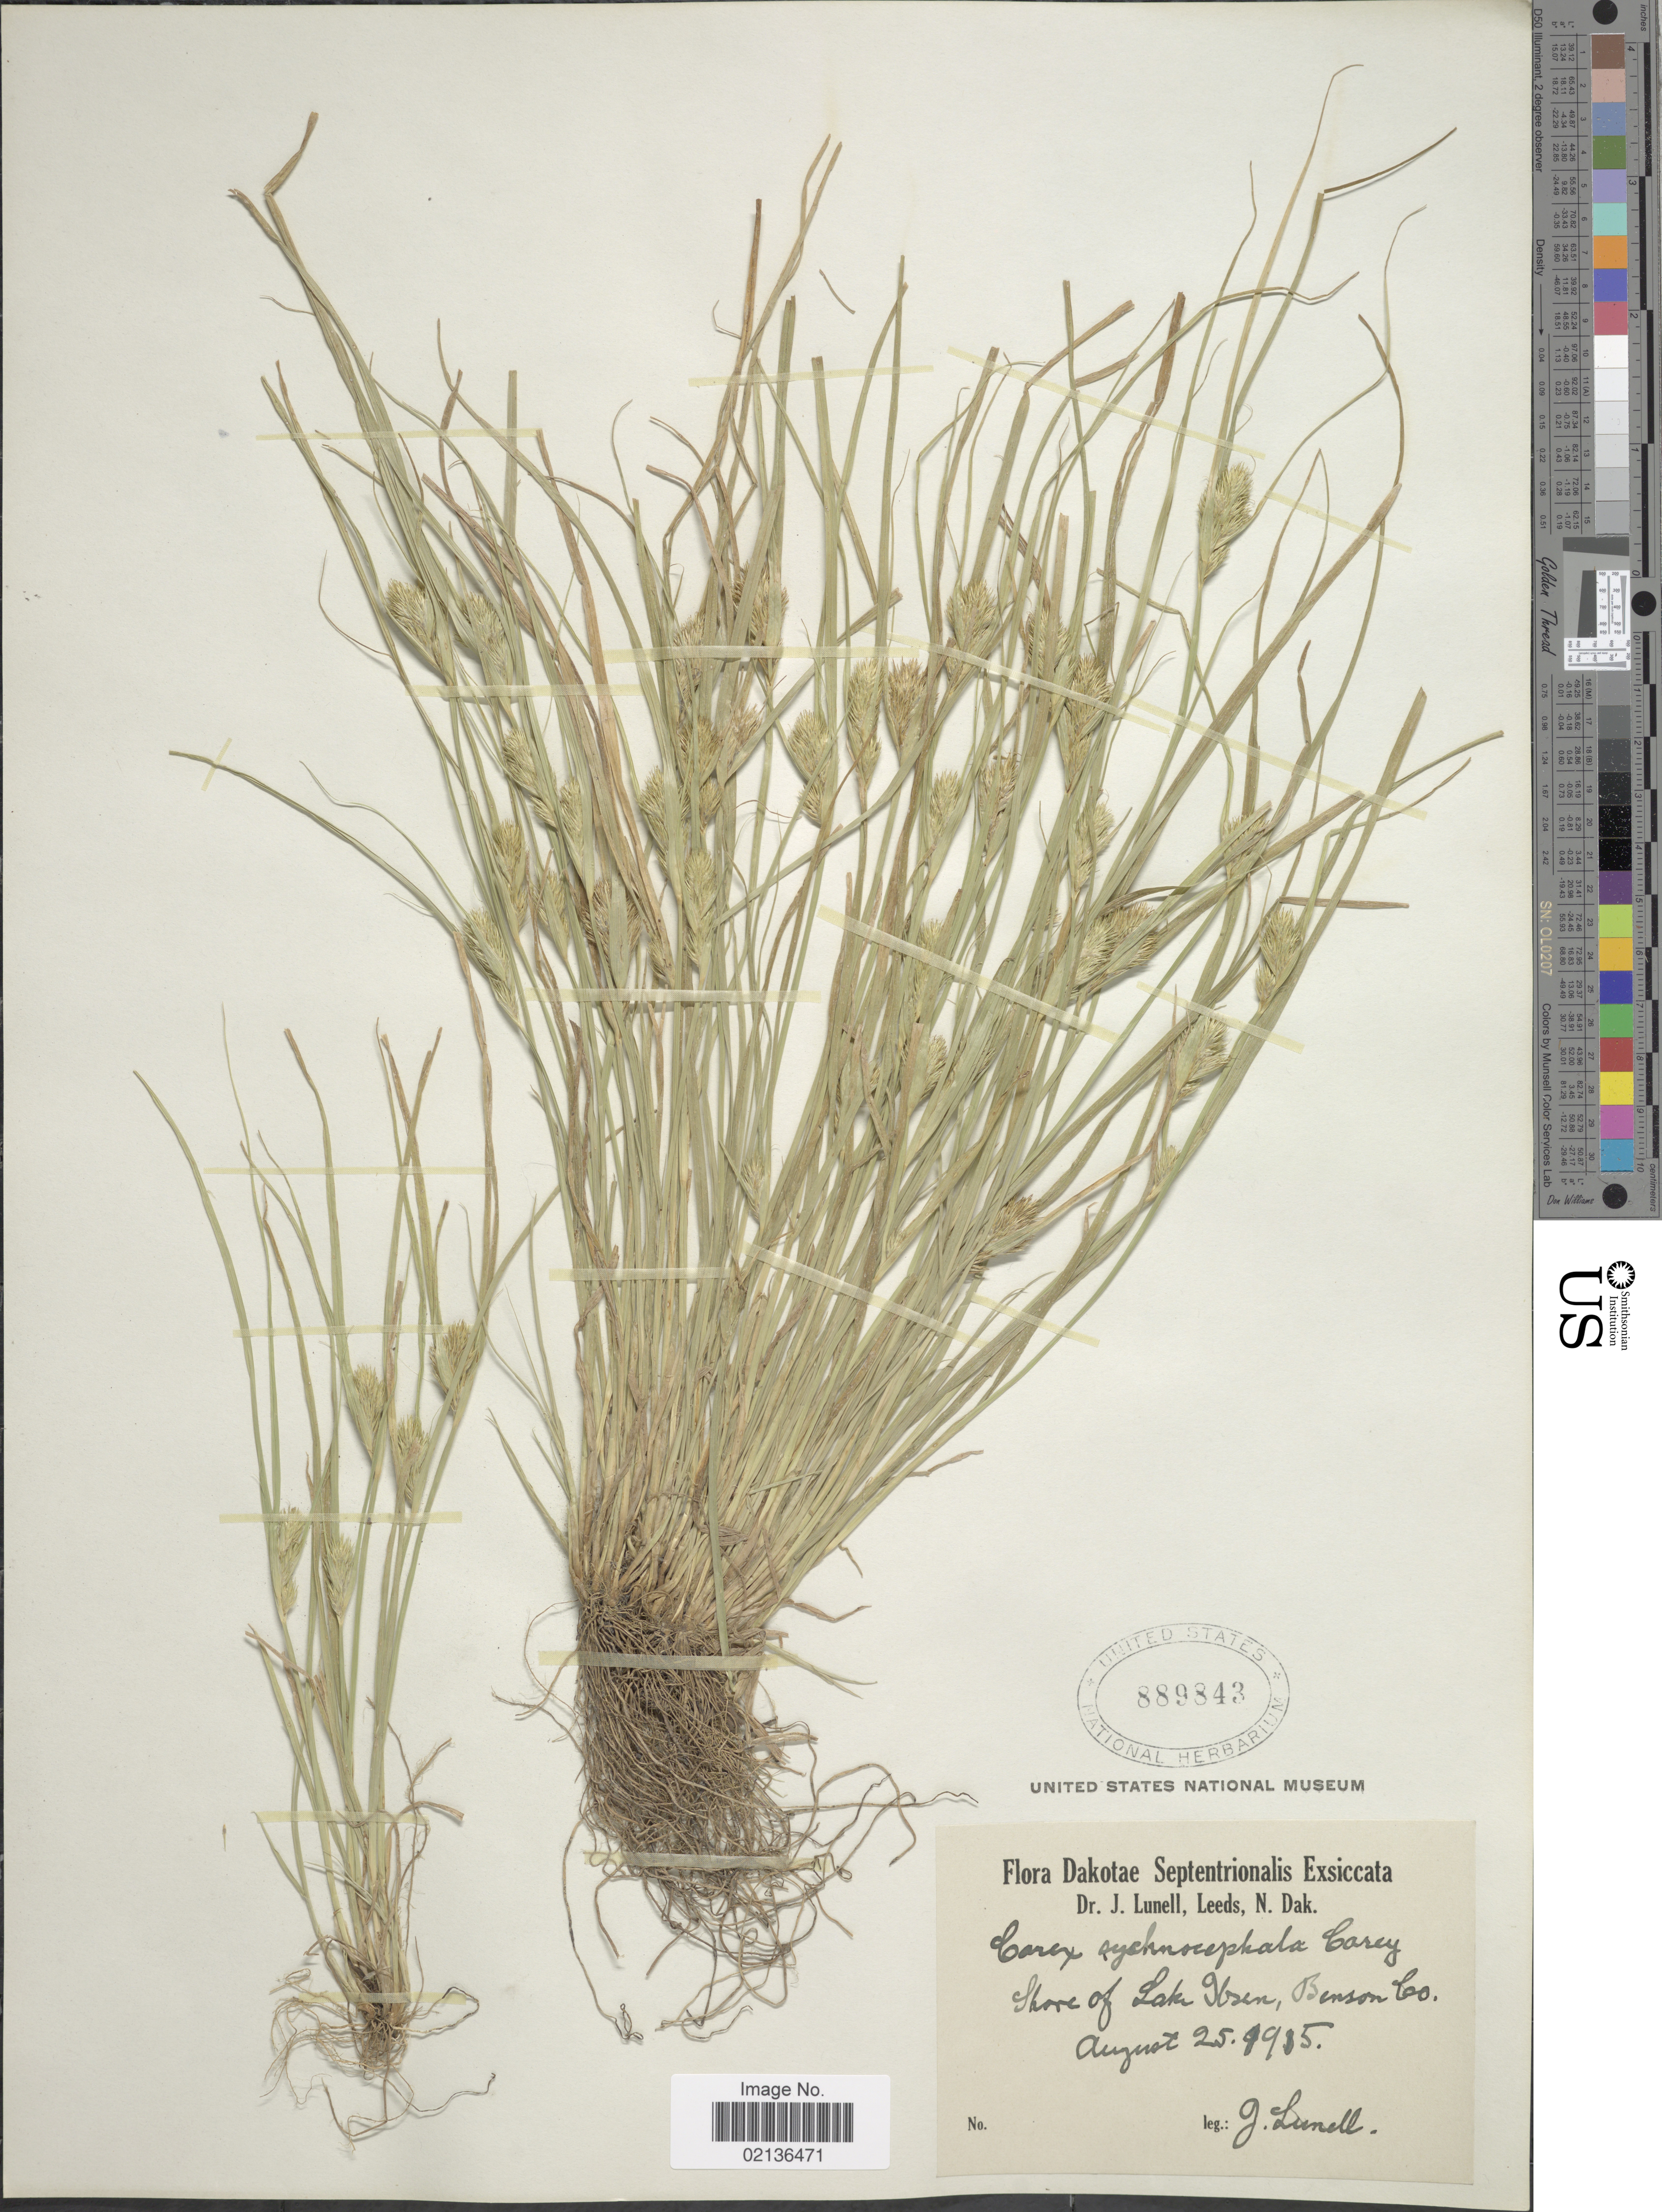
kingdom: Plantae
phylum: Tracheophyta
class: Liliopsida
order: Poales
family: Cyperaceae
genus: Carex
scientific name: Carex sychnocephala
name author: J. Carey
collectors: J. Lunell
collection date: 1915-08-25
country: United States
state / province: North Dakota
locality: Shore of Lake Ibsen, Benson Co., Dakotae Septentrionalis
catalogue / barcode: US 889843